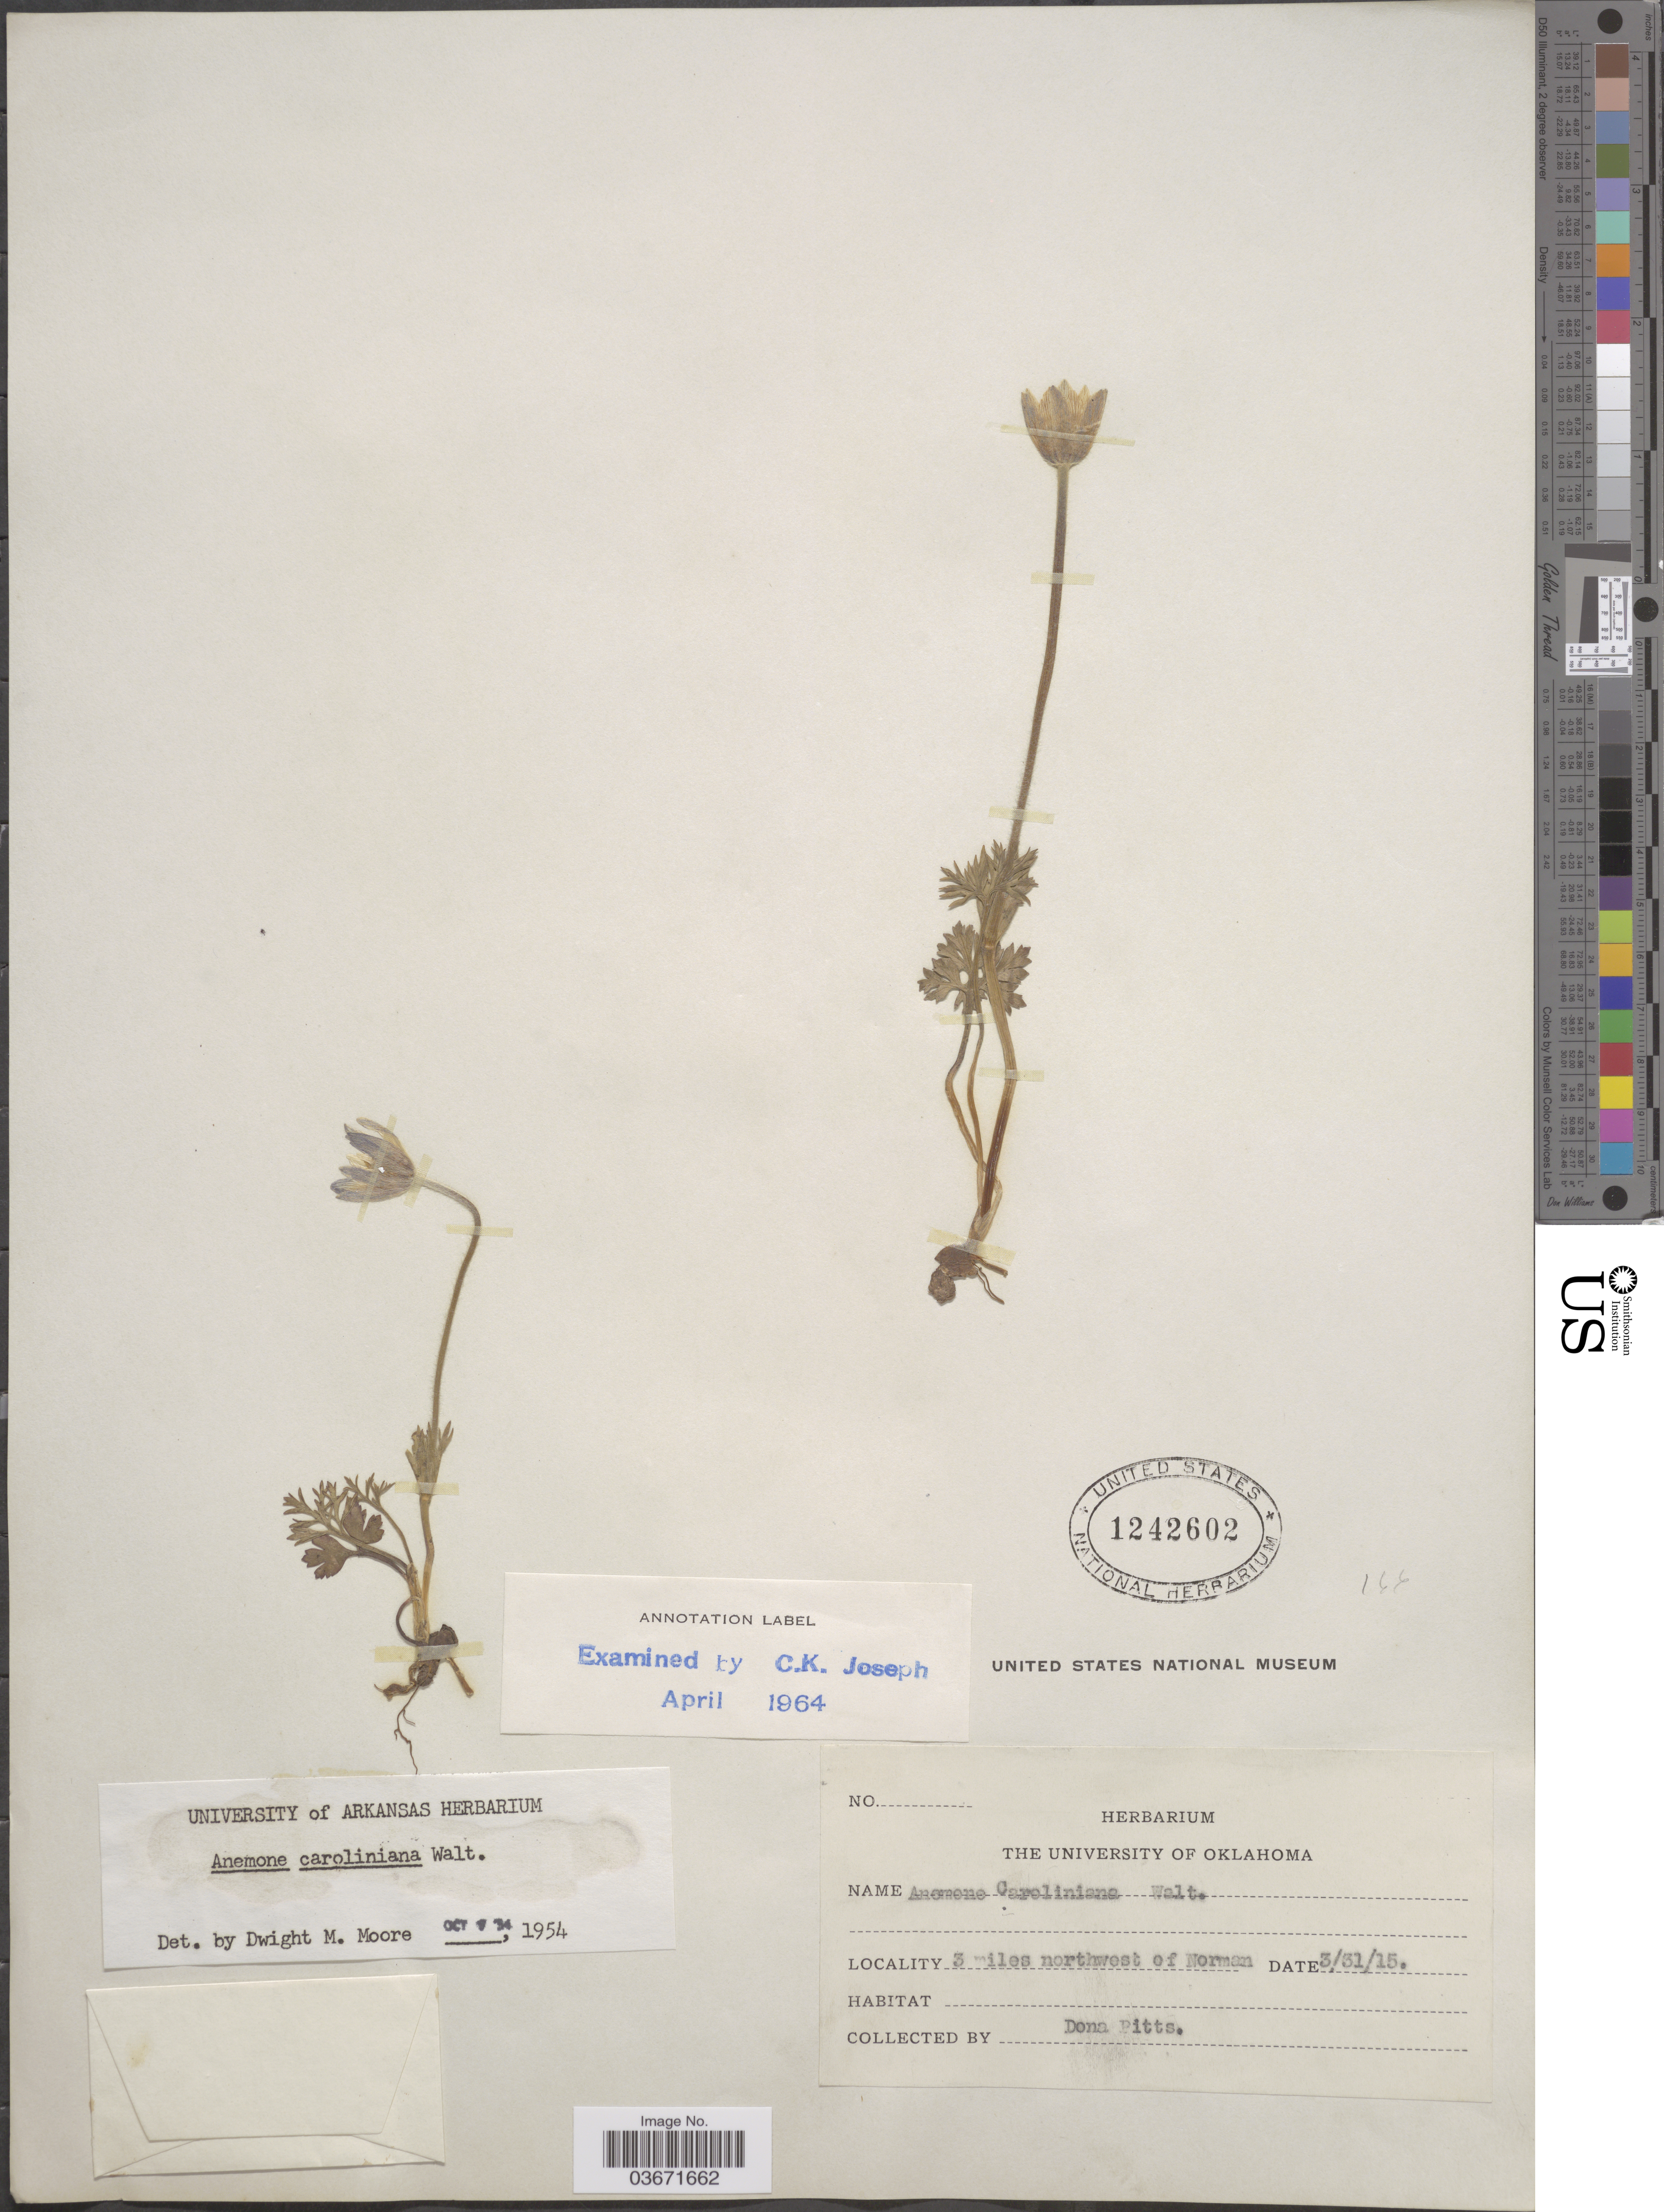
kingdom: Plantae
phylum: Tracheophyta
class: Magnoliopsida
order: Ranunculales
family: Ranunculaceae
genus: Anemone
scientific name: Anemone caroliniana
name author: Walter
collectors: D. Pitts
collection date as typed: Transcribed d/m/y: 31/3/15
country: United States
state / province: Oklahoma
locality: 3 miles northwest of Norman.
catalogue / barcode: US 1242602